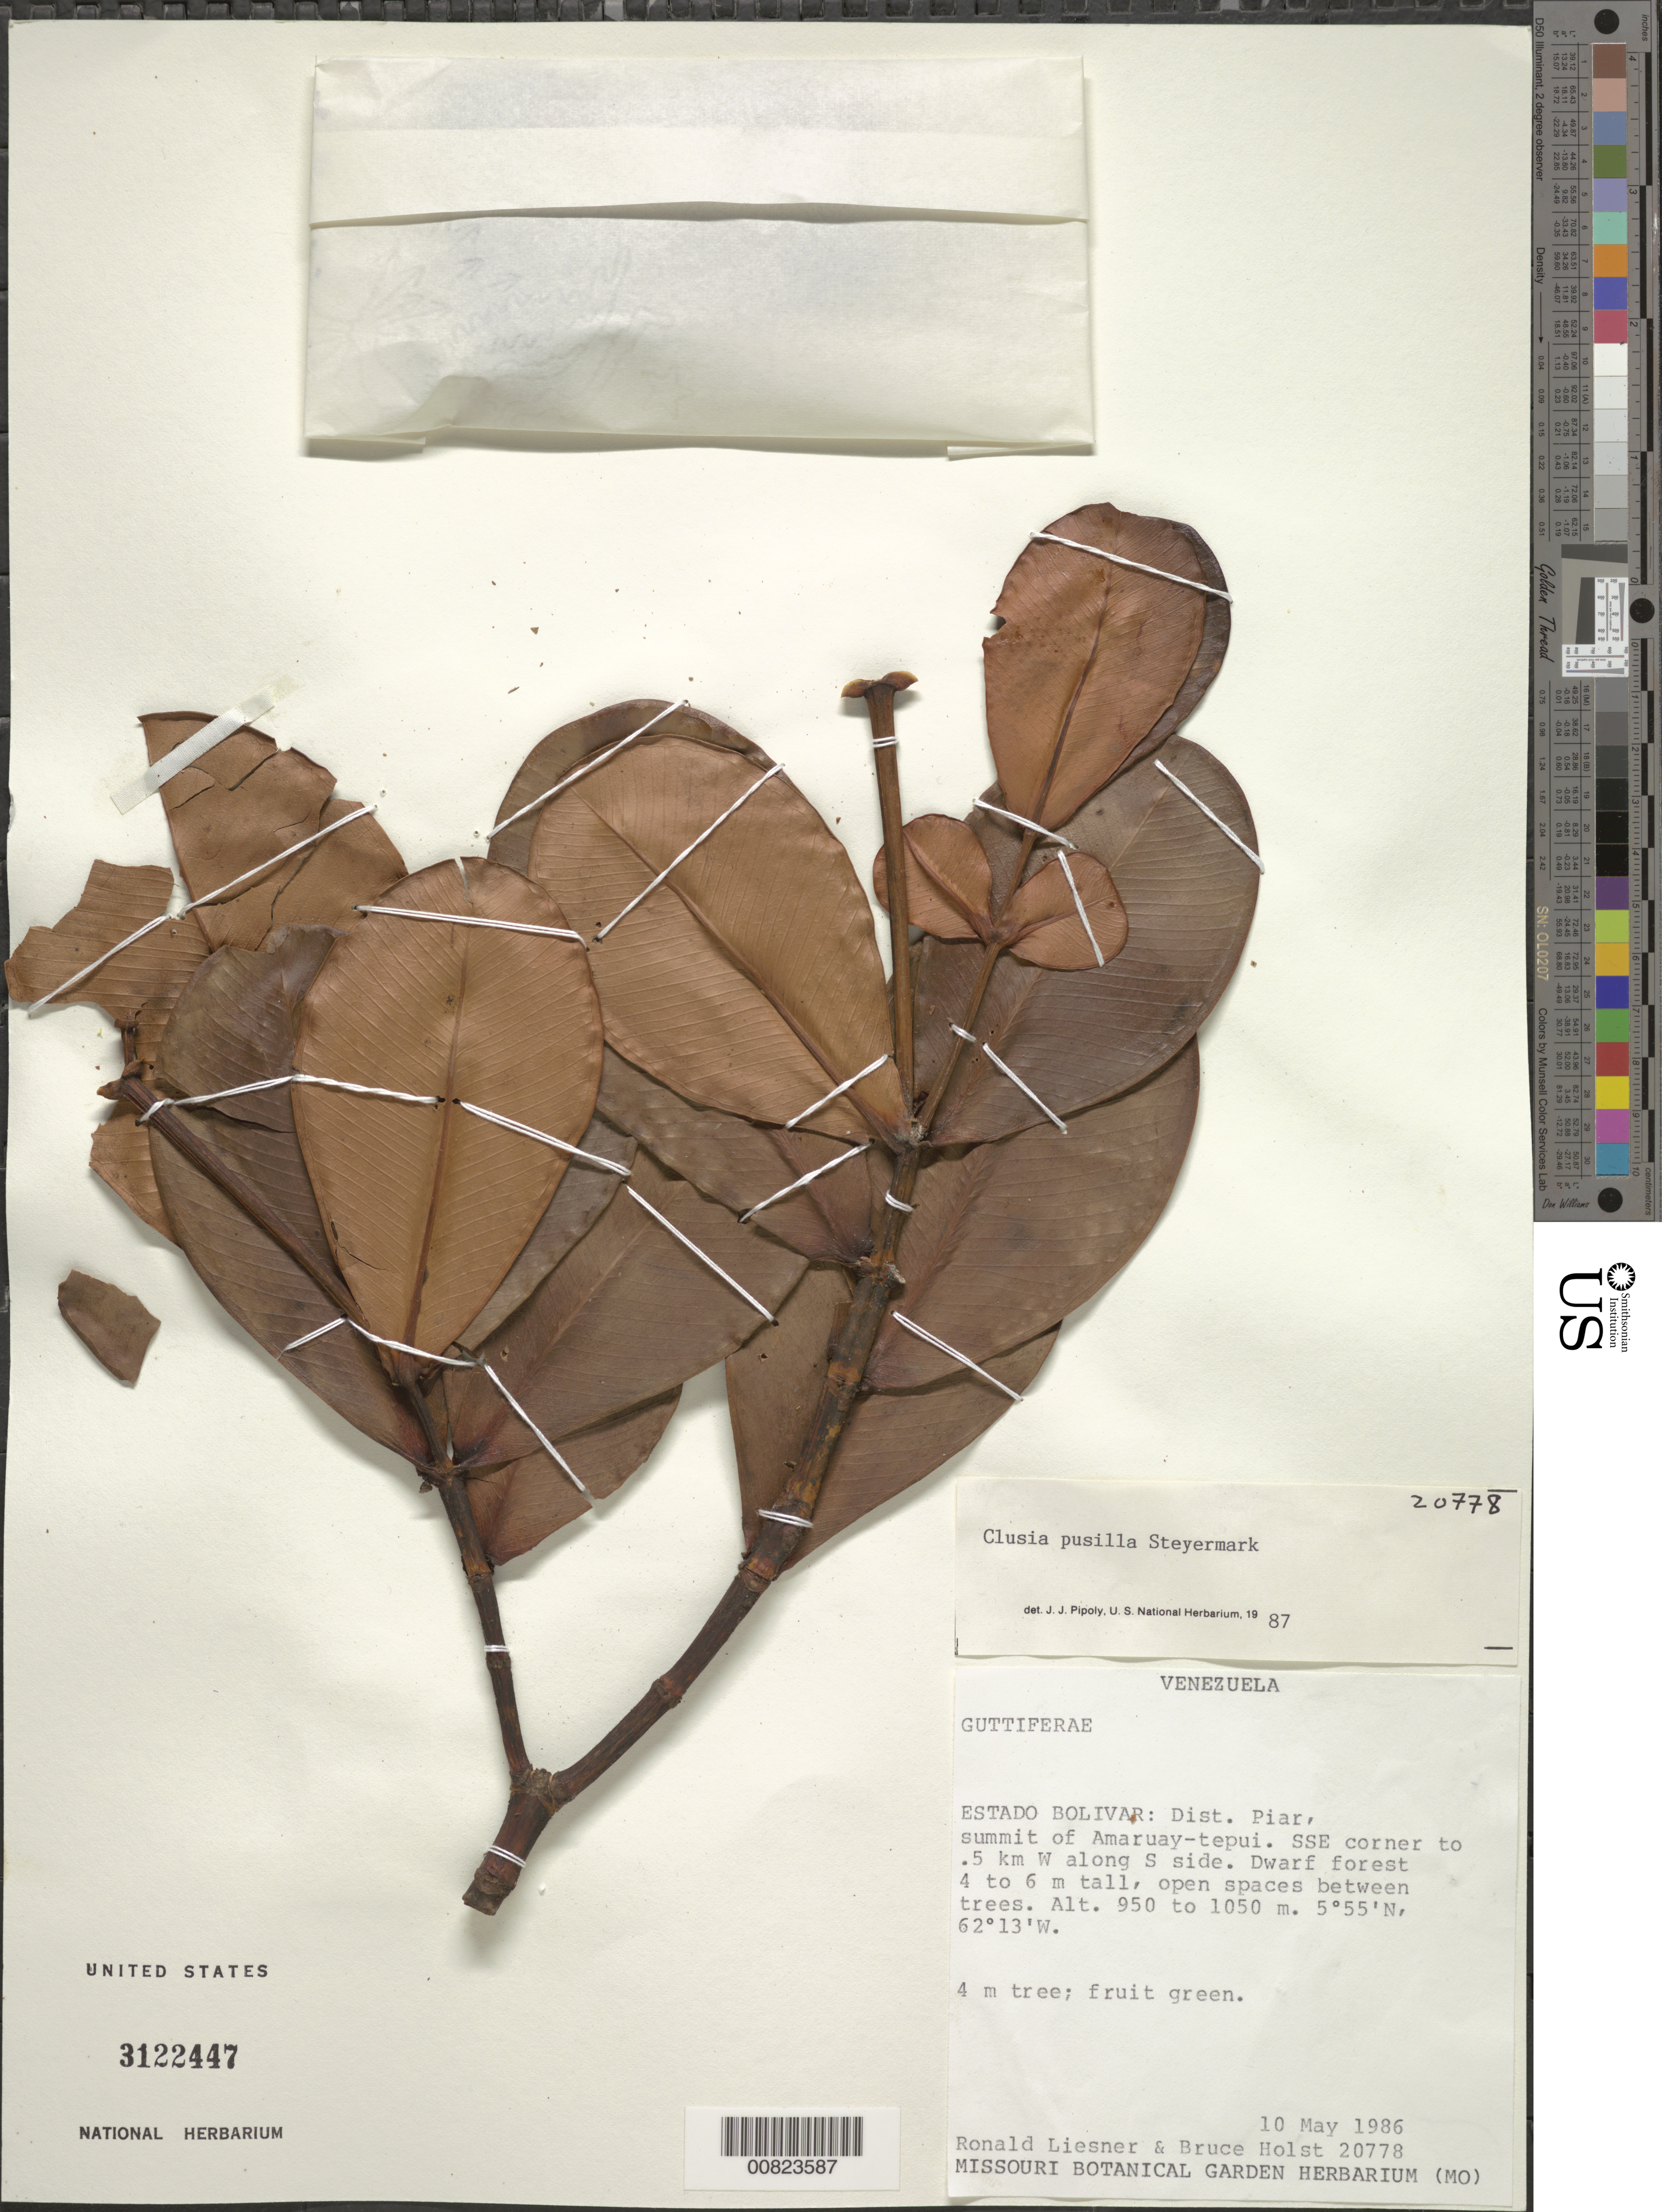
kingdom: Plantae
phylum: Tracheophyta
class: Magnoliopsida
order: Malpighiales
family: Clusiaceae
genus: Clusia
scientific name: Clusia pusilla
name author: Steyerm.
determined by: Pipoly, J. J., III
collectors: R. L. Liesner & B. Holst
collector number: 20778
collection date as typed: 10-May-86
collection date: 1986-05-10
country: Venezuela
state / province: Bolívar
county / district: Piar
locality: Amaruay-tepuí summit; SSE corner to 0.5 km W along S side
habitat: Dwarf forest 4 to 6m tall, open spaces between trees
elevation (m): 950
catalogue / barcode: US 3122447